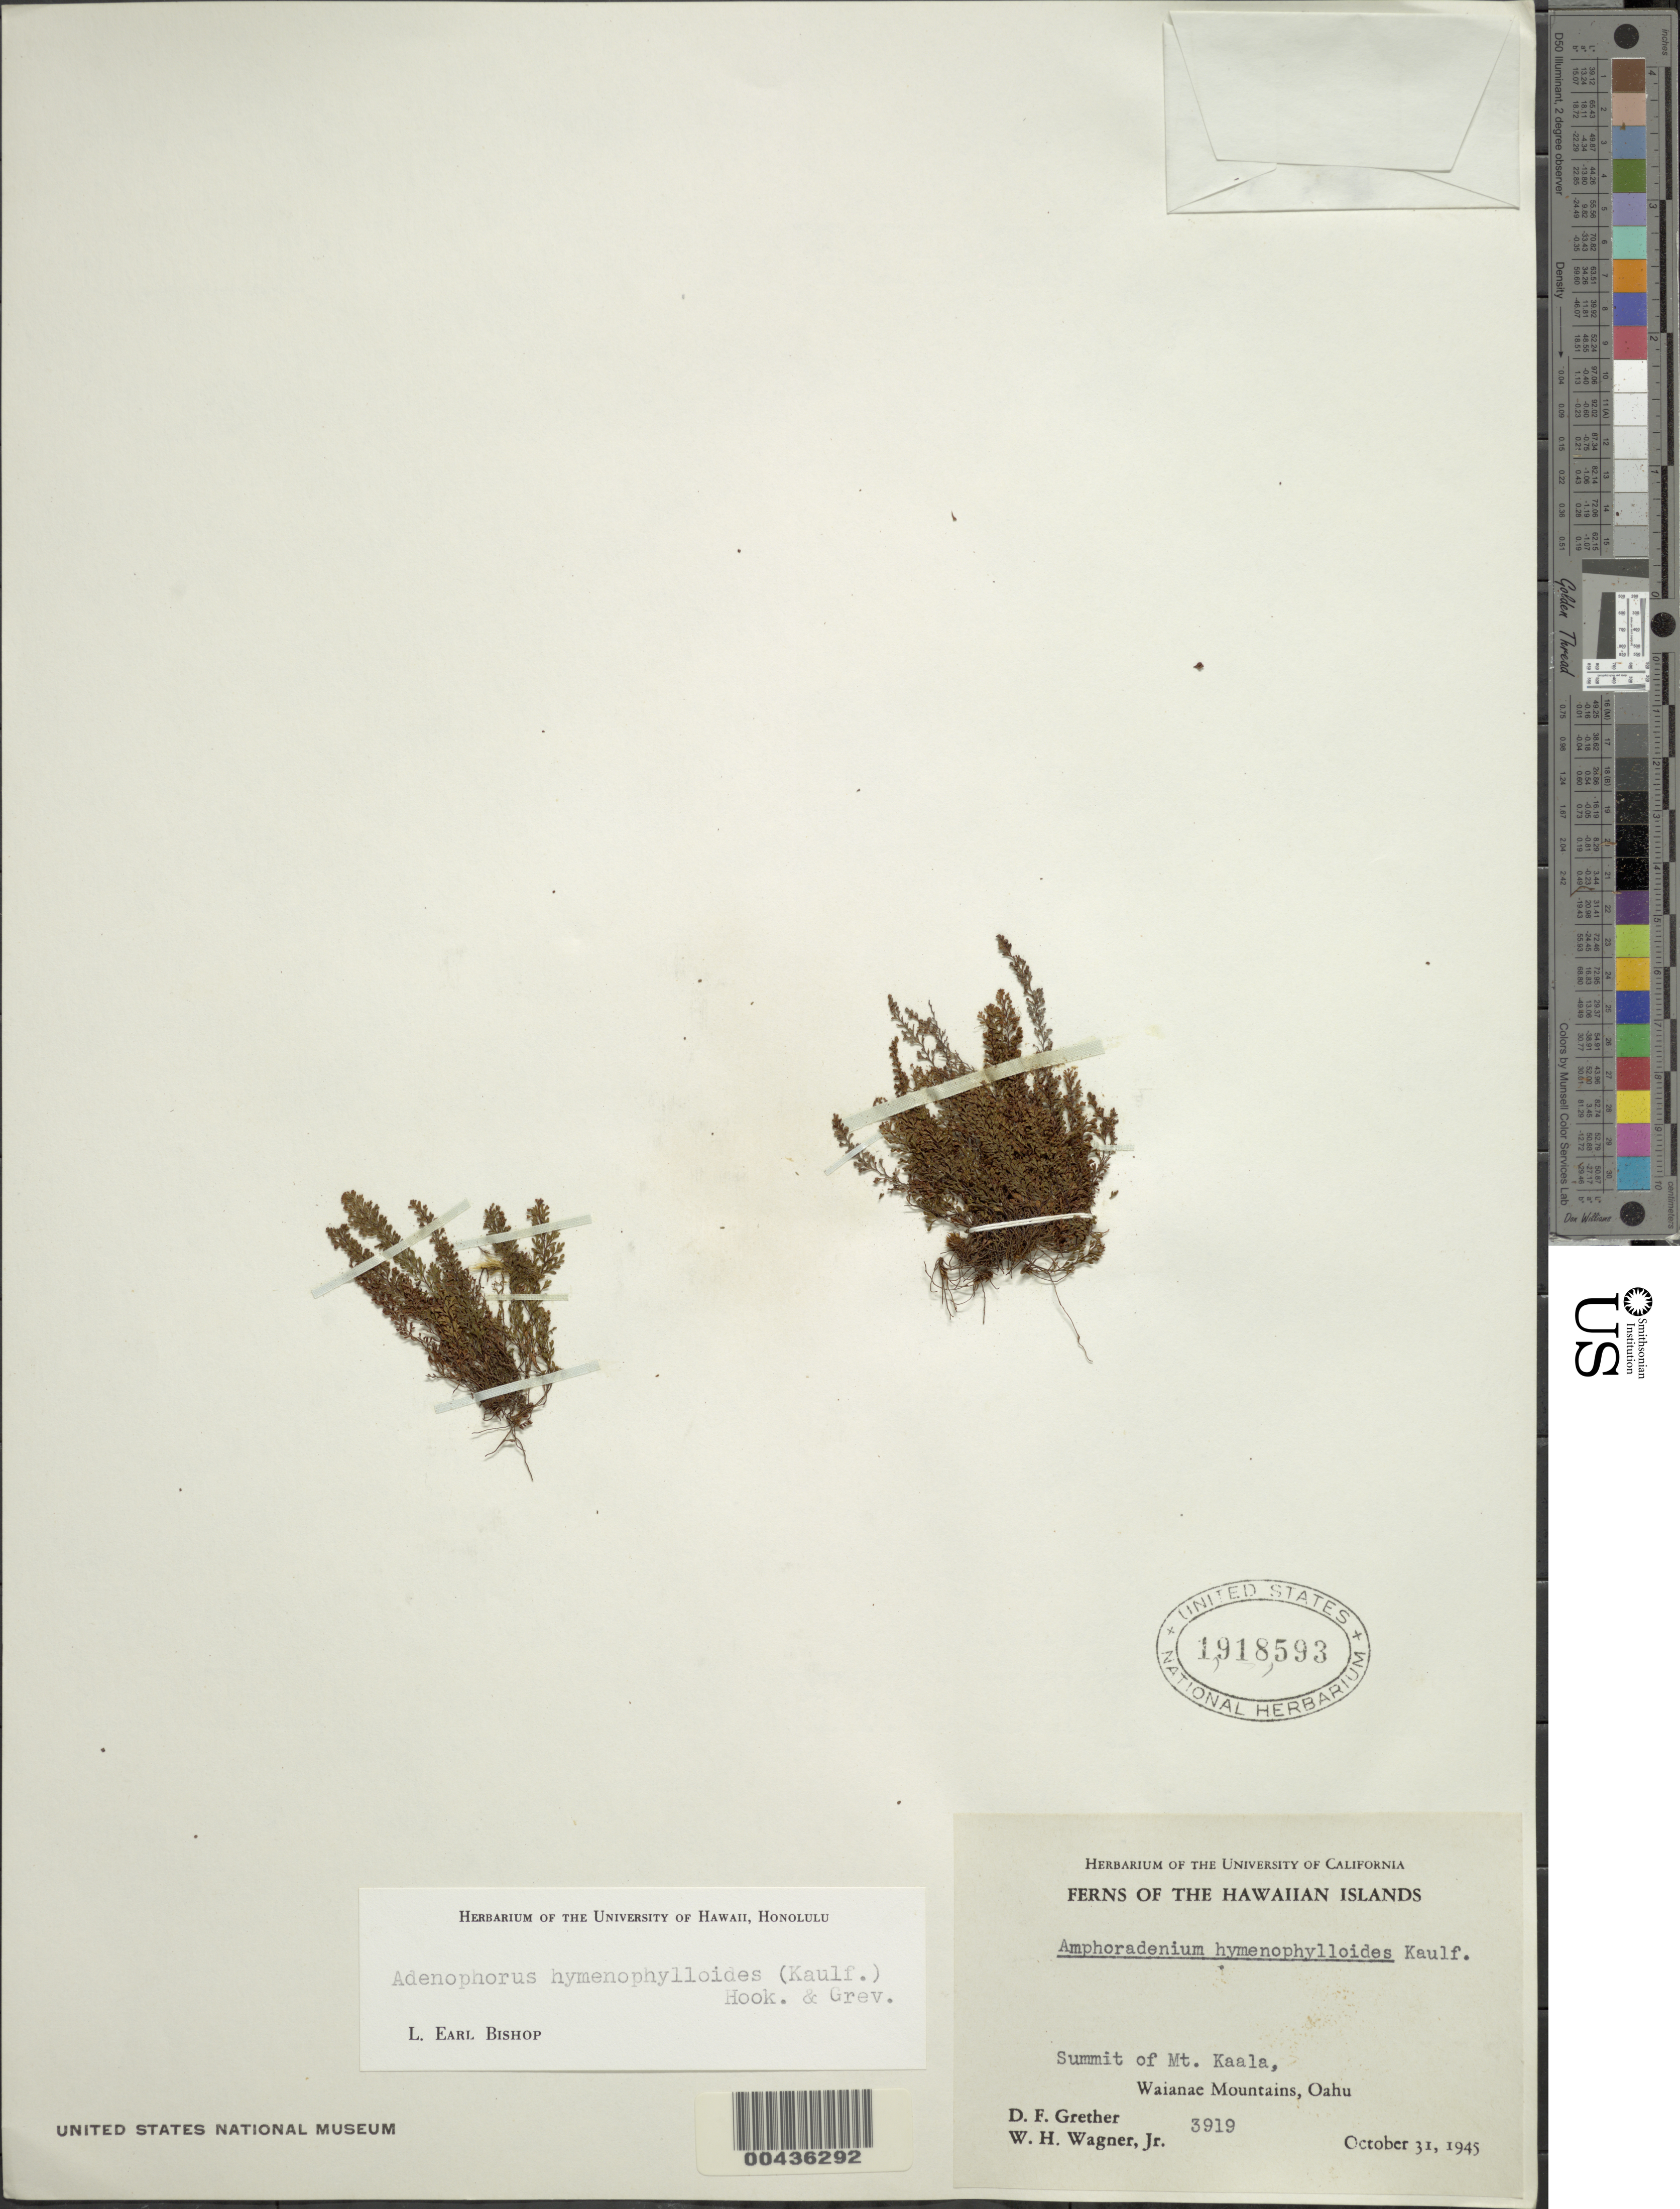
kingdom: Plantae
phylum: Tracheophyta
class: Polypodiopsida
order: Polypodiales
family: Polypodiaceae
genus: Adenophorus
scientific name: Adenophorus hymenophylloides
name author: (Kaulf.) Hook. & Grev.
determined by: Bishop, L. E.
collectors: D. F. Grether & W. H. Wagner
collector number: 3919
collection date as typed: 31 Oct 1945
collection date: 1945-10-31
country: United States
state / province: Hawaii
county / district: Honolulu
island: Oahu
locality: Summit of Mt. Kaala, Waianae Mountains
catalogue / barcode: US 1918593